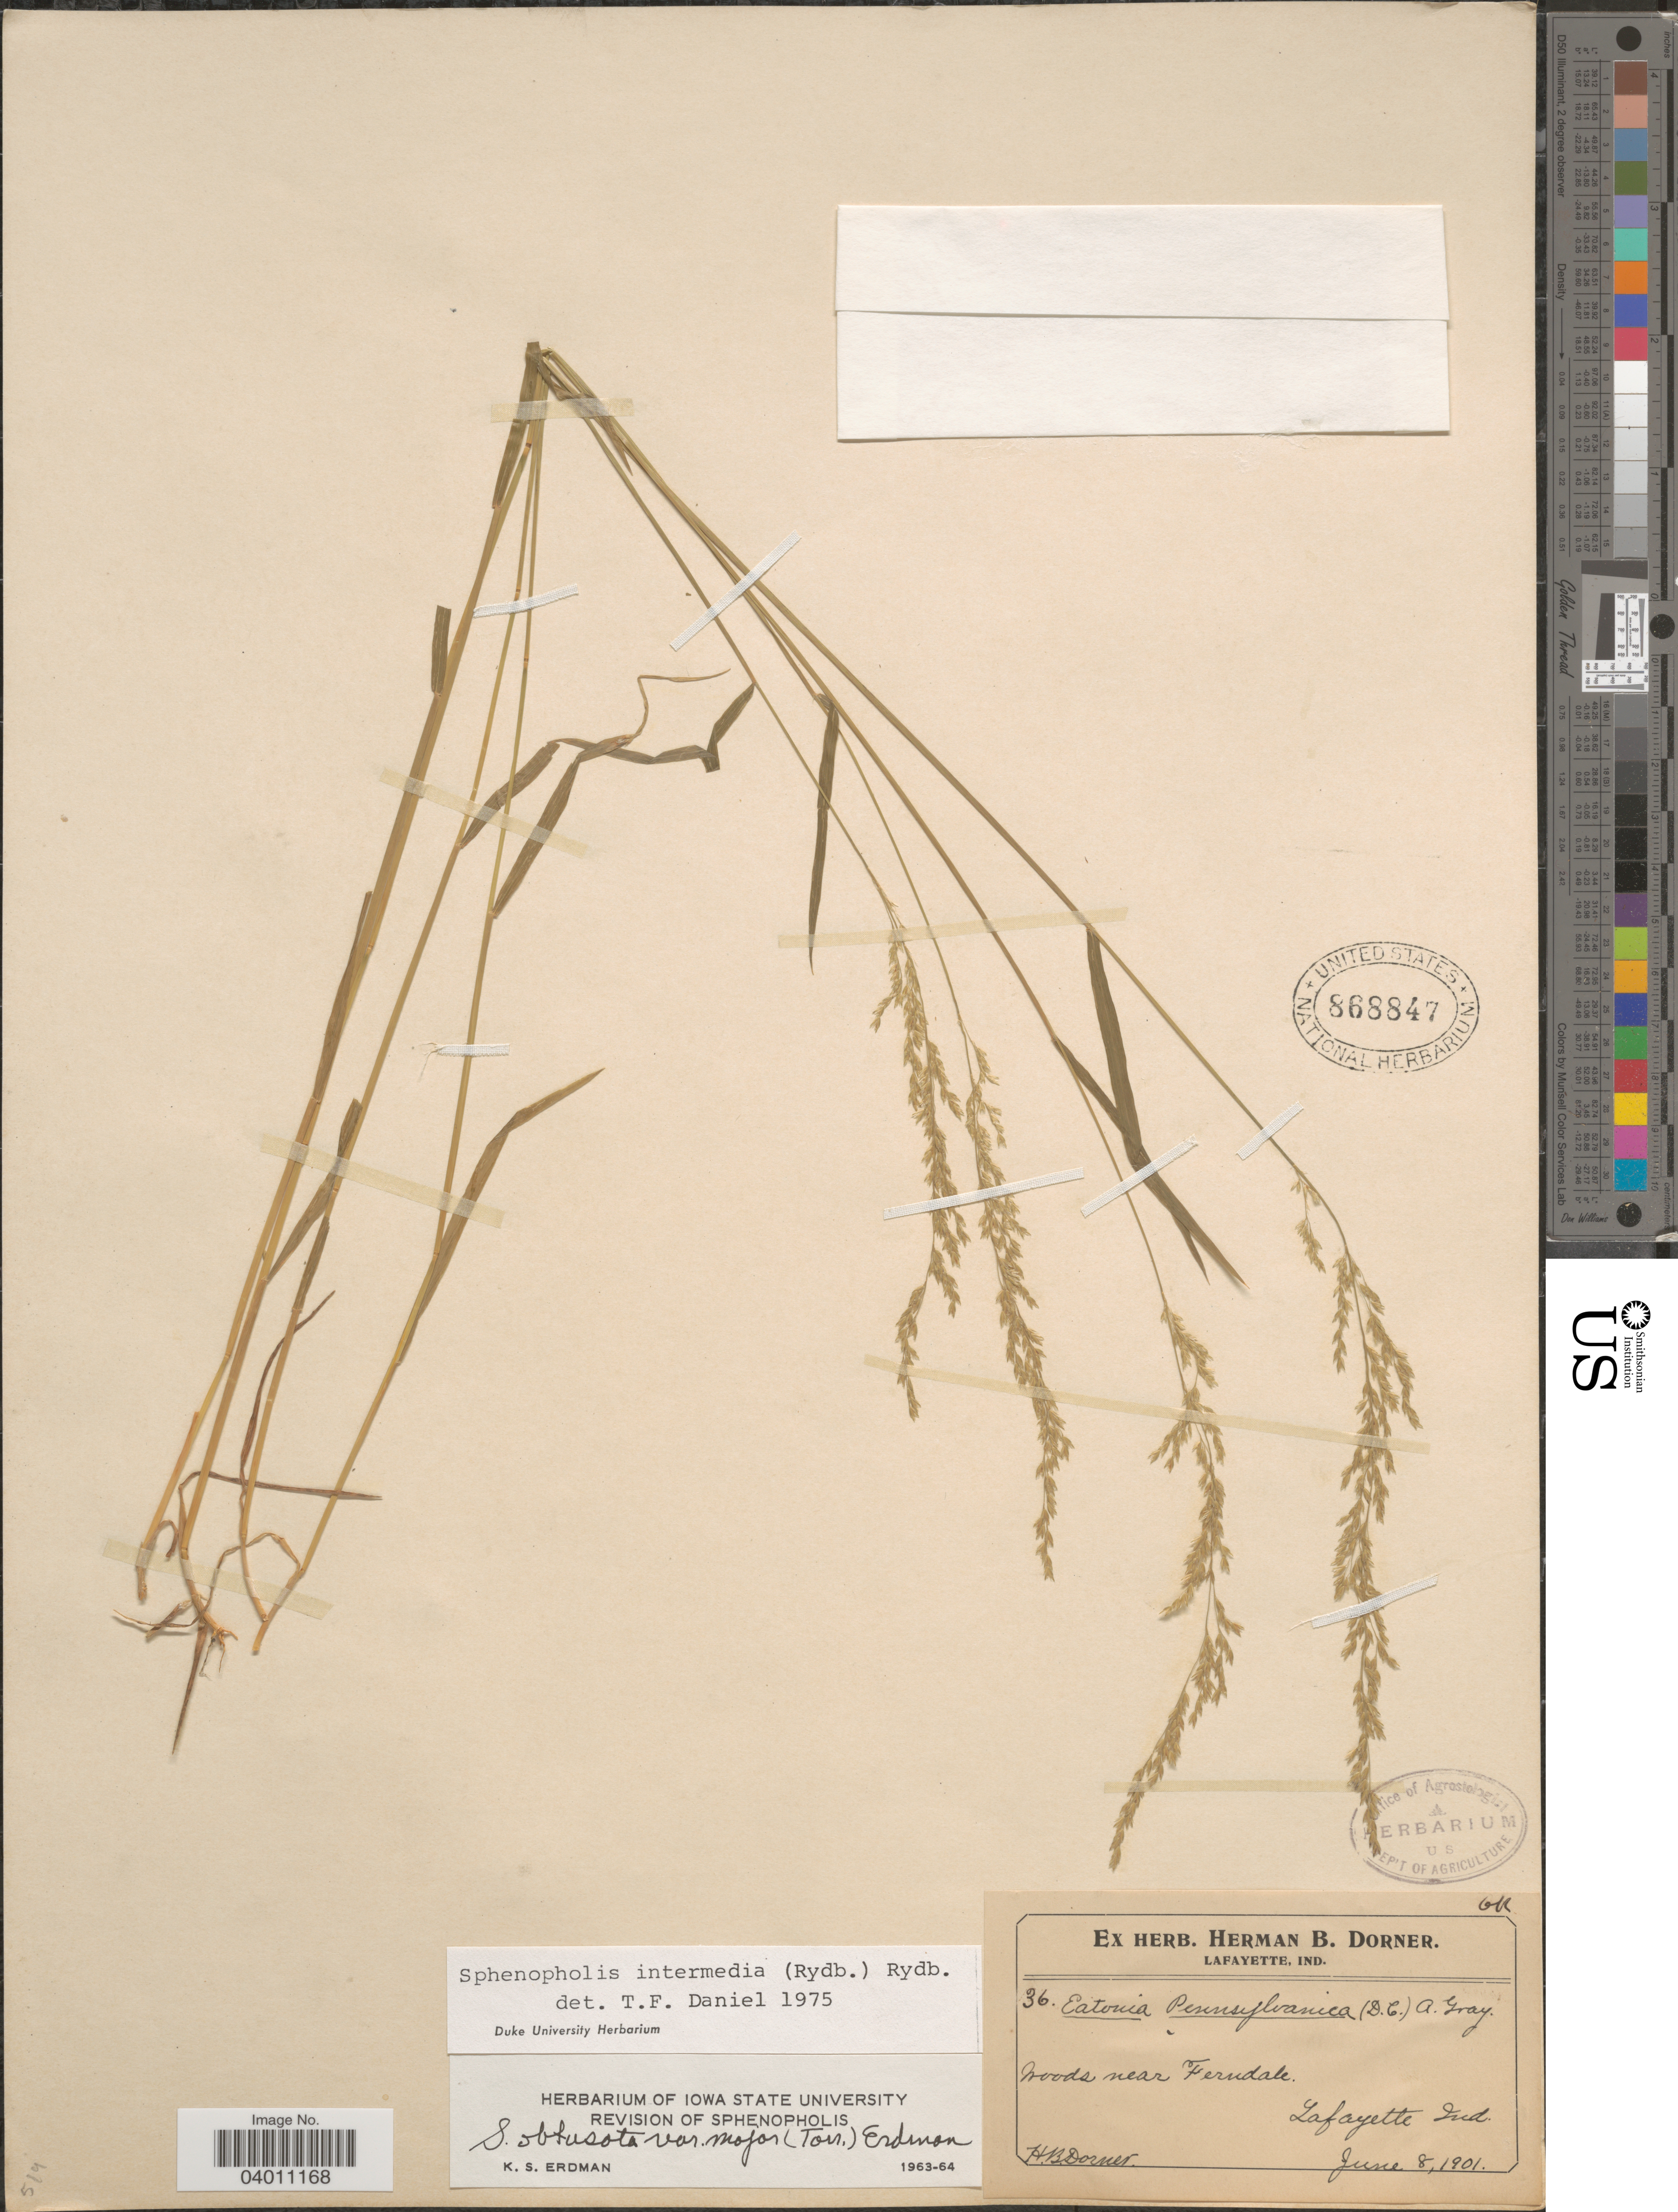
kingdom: Plantae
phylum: Tracheophyta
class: Liliopsida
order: Poales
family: Poaceae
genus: Sphenopholis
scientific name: Sphenopholis intermedia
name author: (Rydb.) Rydb.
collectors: H. Dorner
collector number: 36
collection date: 1901-06-08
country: United States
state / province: Indiana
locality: Woods near Ferndale. Lafayette.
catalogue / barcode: US 868847